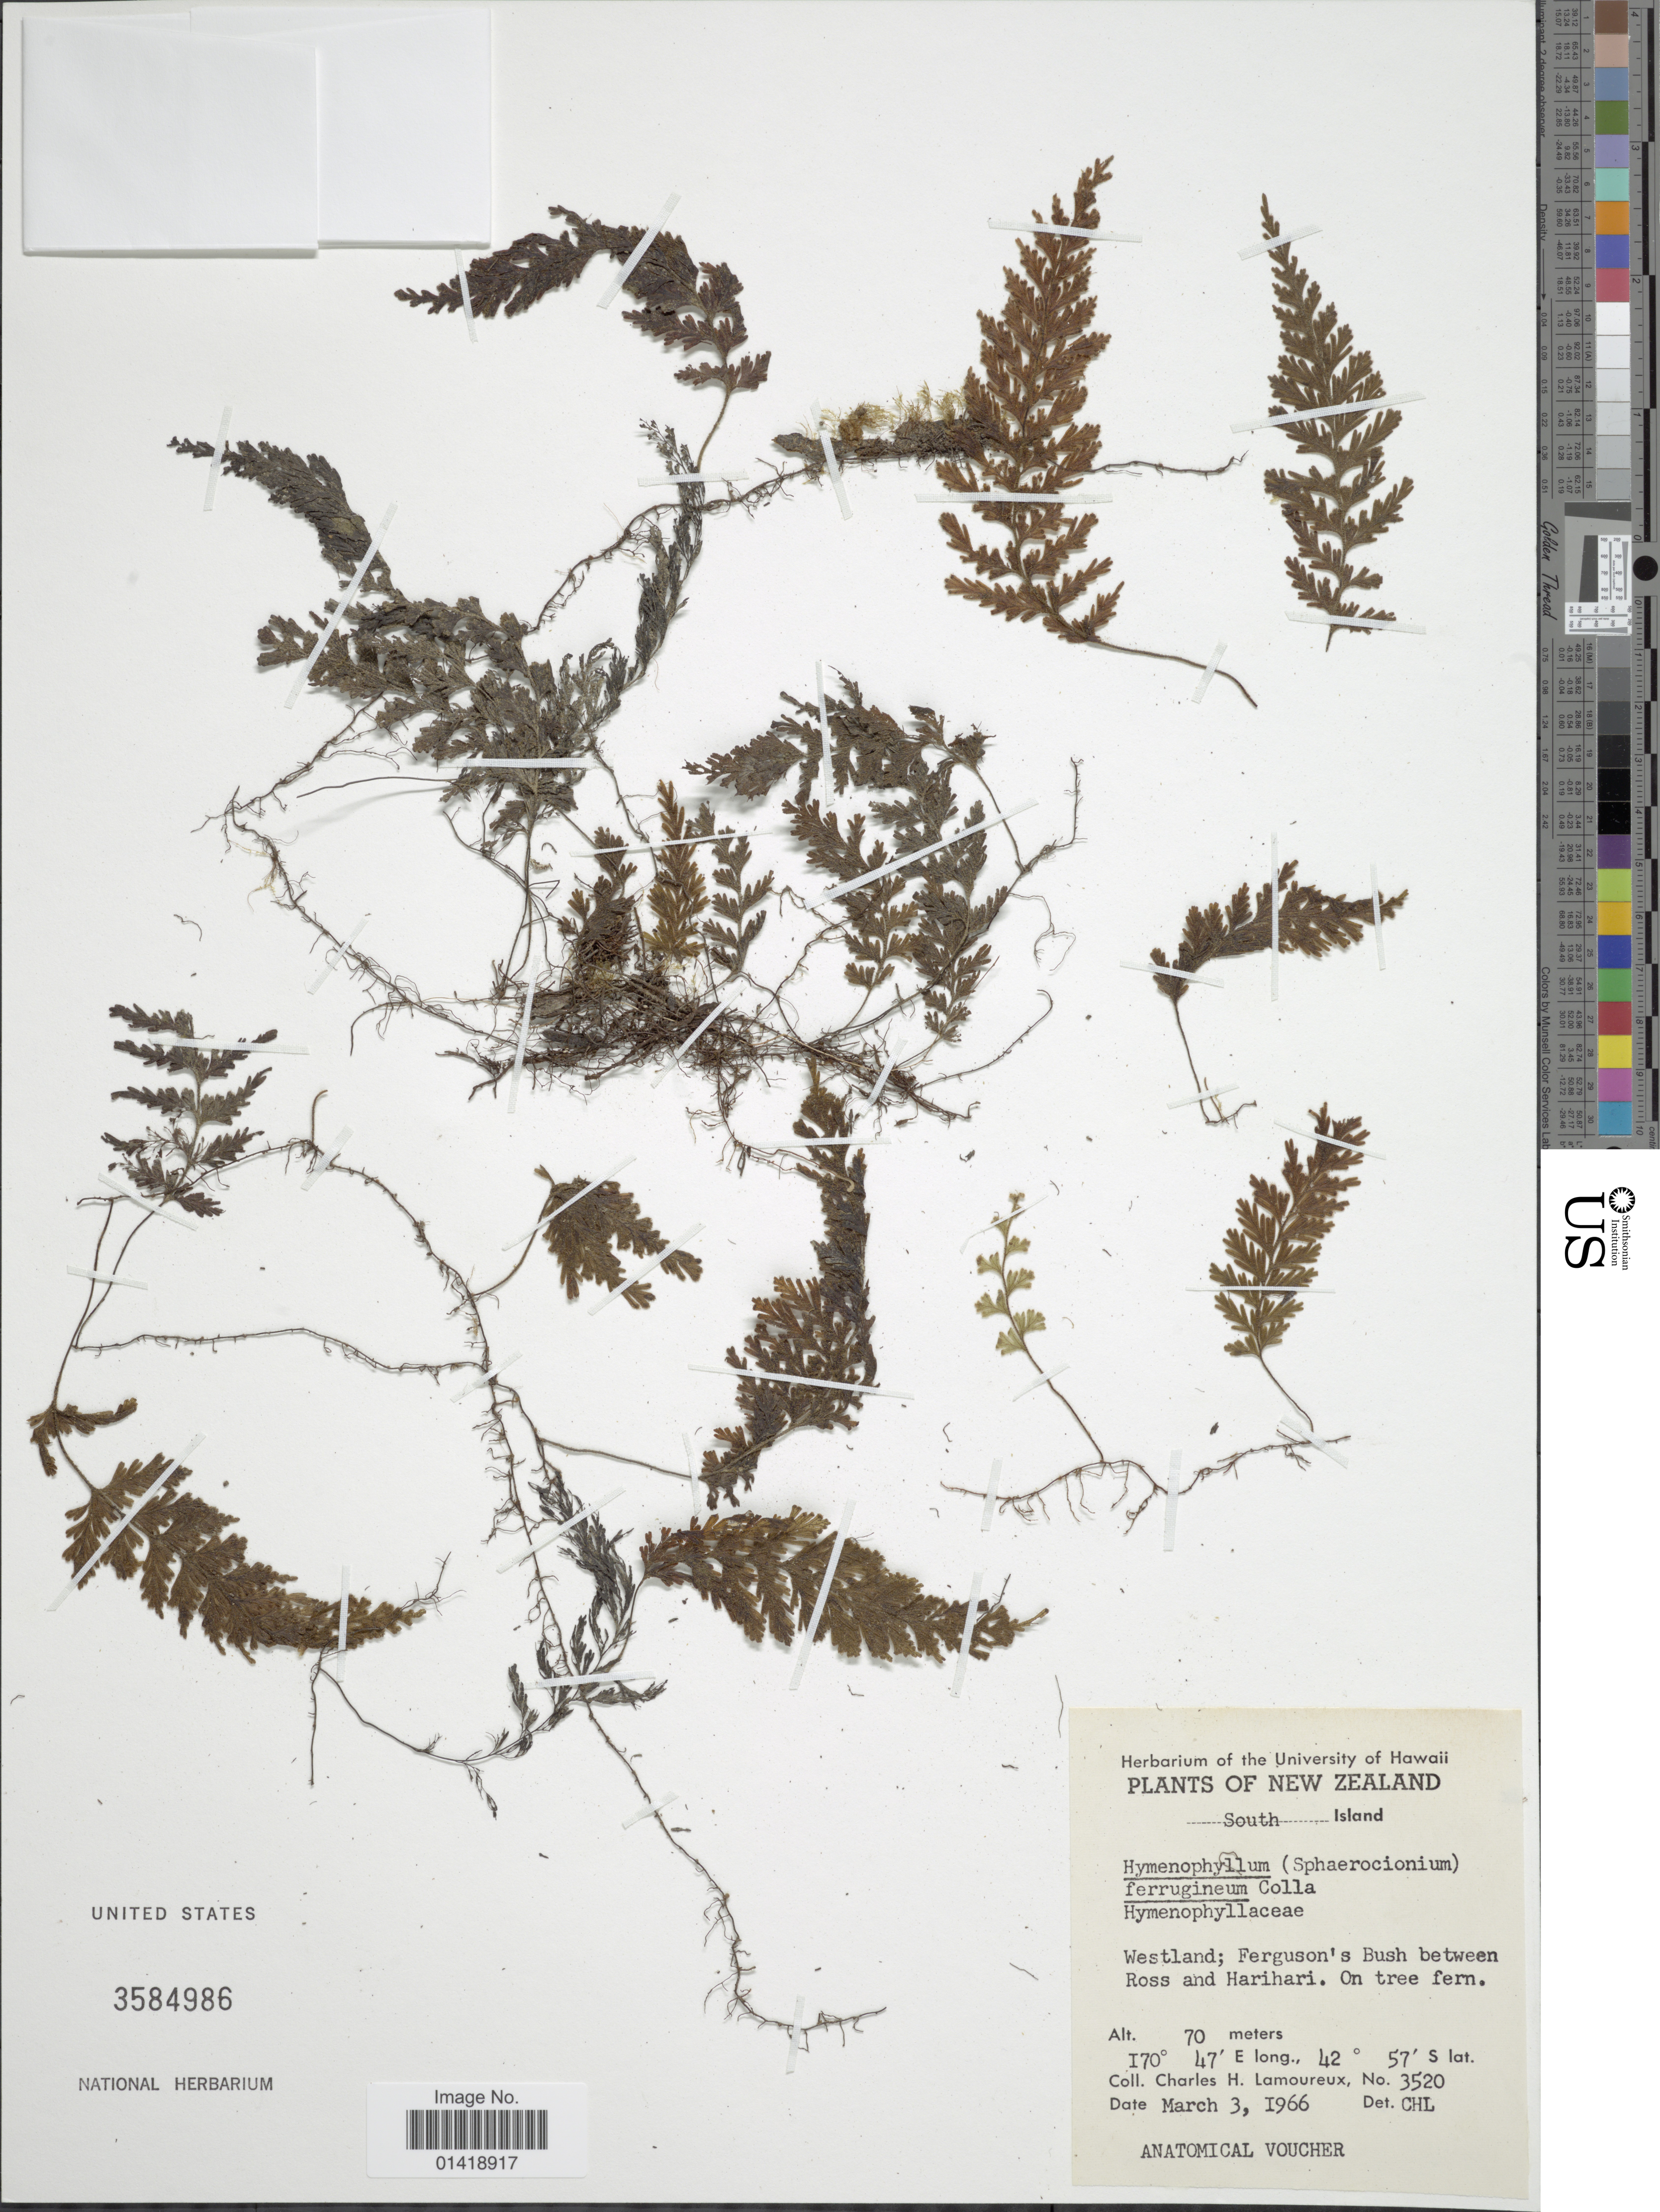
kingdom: Plantae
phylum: Tracheophyta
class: Polypodiopsida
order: Hymenophyllales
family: Hymenophyllaceae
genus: Hymenophyllum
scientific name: Hymenophyllum ferrugineum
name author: Colla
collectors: C. H. Lamoureux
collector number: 3520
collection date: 1966-03-03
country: New Zealand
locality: South Island. Westland: Ferguson's Bush Between Ross and Harihari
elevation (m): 70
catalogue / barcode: US 3584986